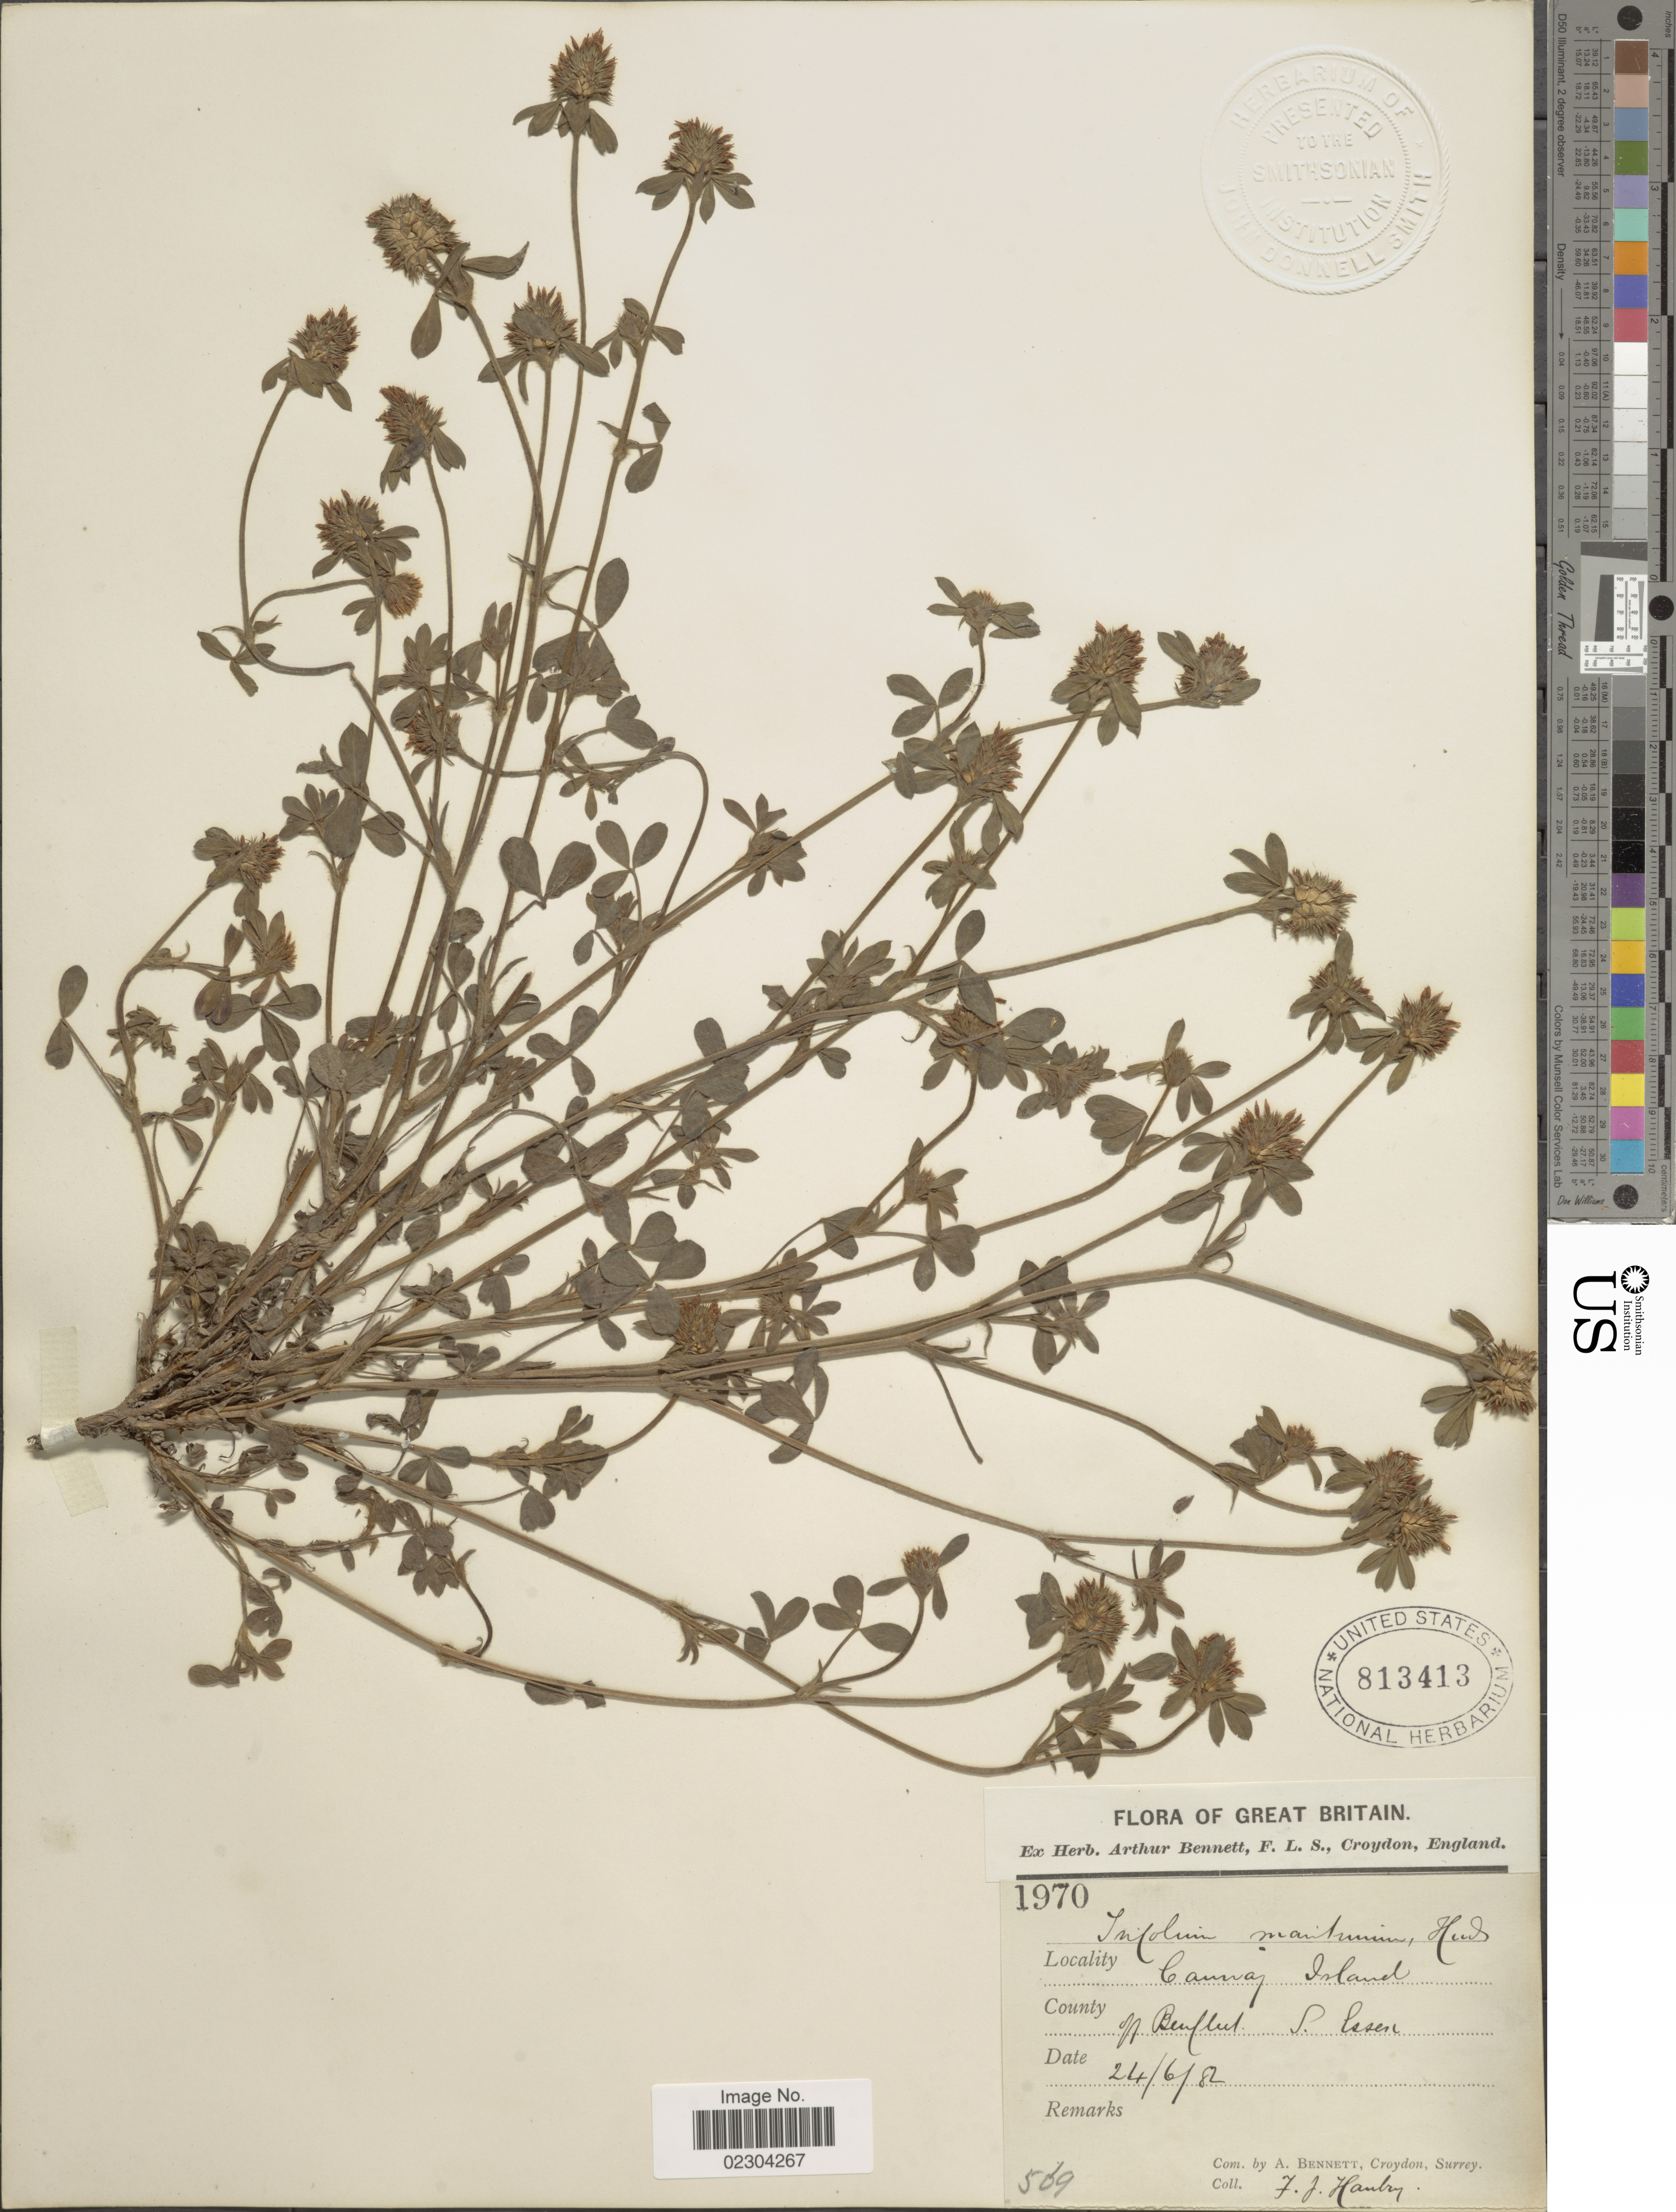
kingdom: Plantae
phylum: Tracheophyta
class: Magnoliopsida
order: Fabales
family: Fabaceae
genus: Trifolium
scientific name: Trifolium maritimum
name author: Huds.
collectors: F. Hanbury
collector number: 1970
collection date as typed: Transcribed d/m/y: 24/6/82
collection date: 1882-06-24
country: United Kingdom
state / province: England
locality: Canvey Island. N. Benfleet S. Essex, Great Britain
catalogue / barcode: US 813413